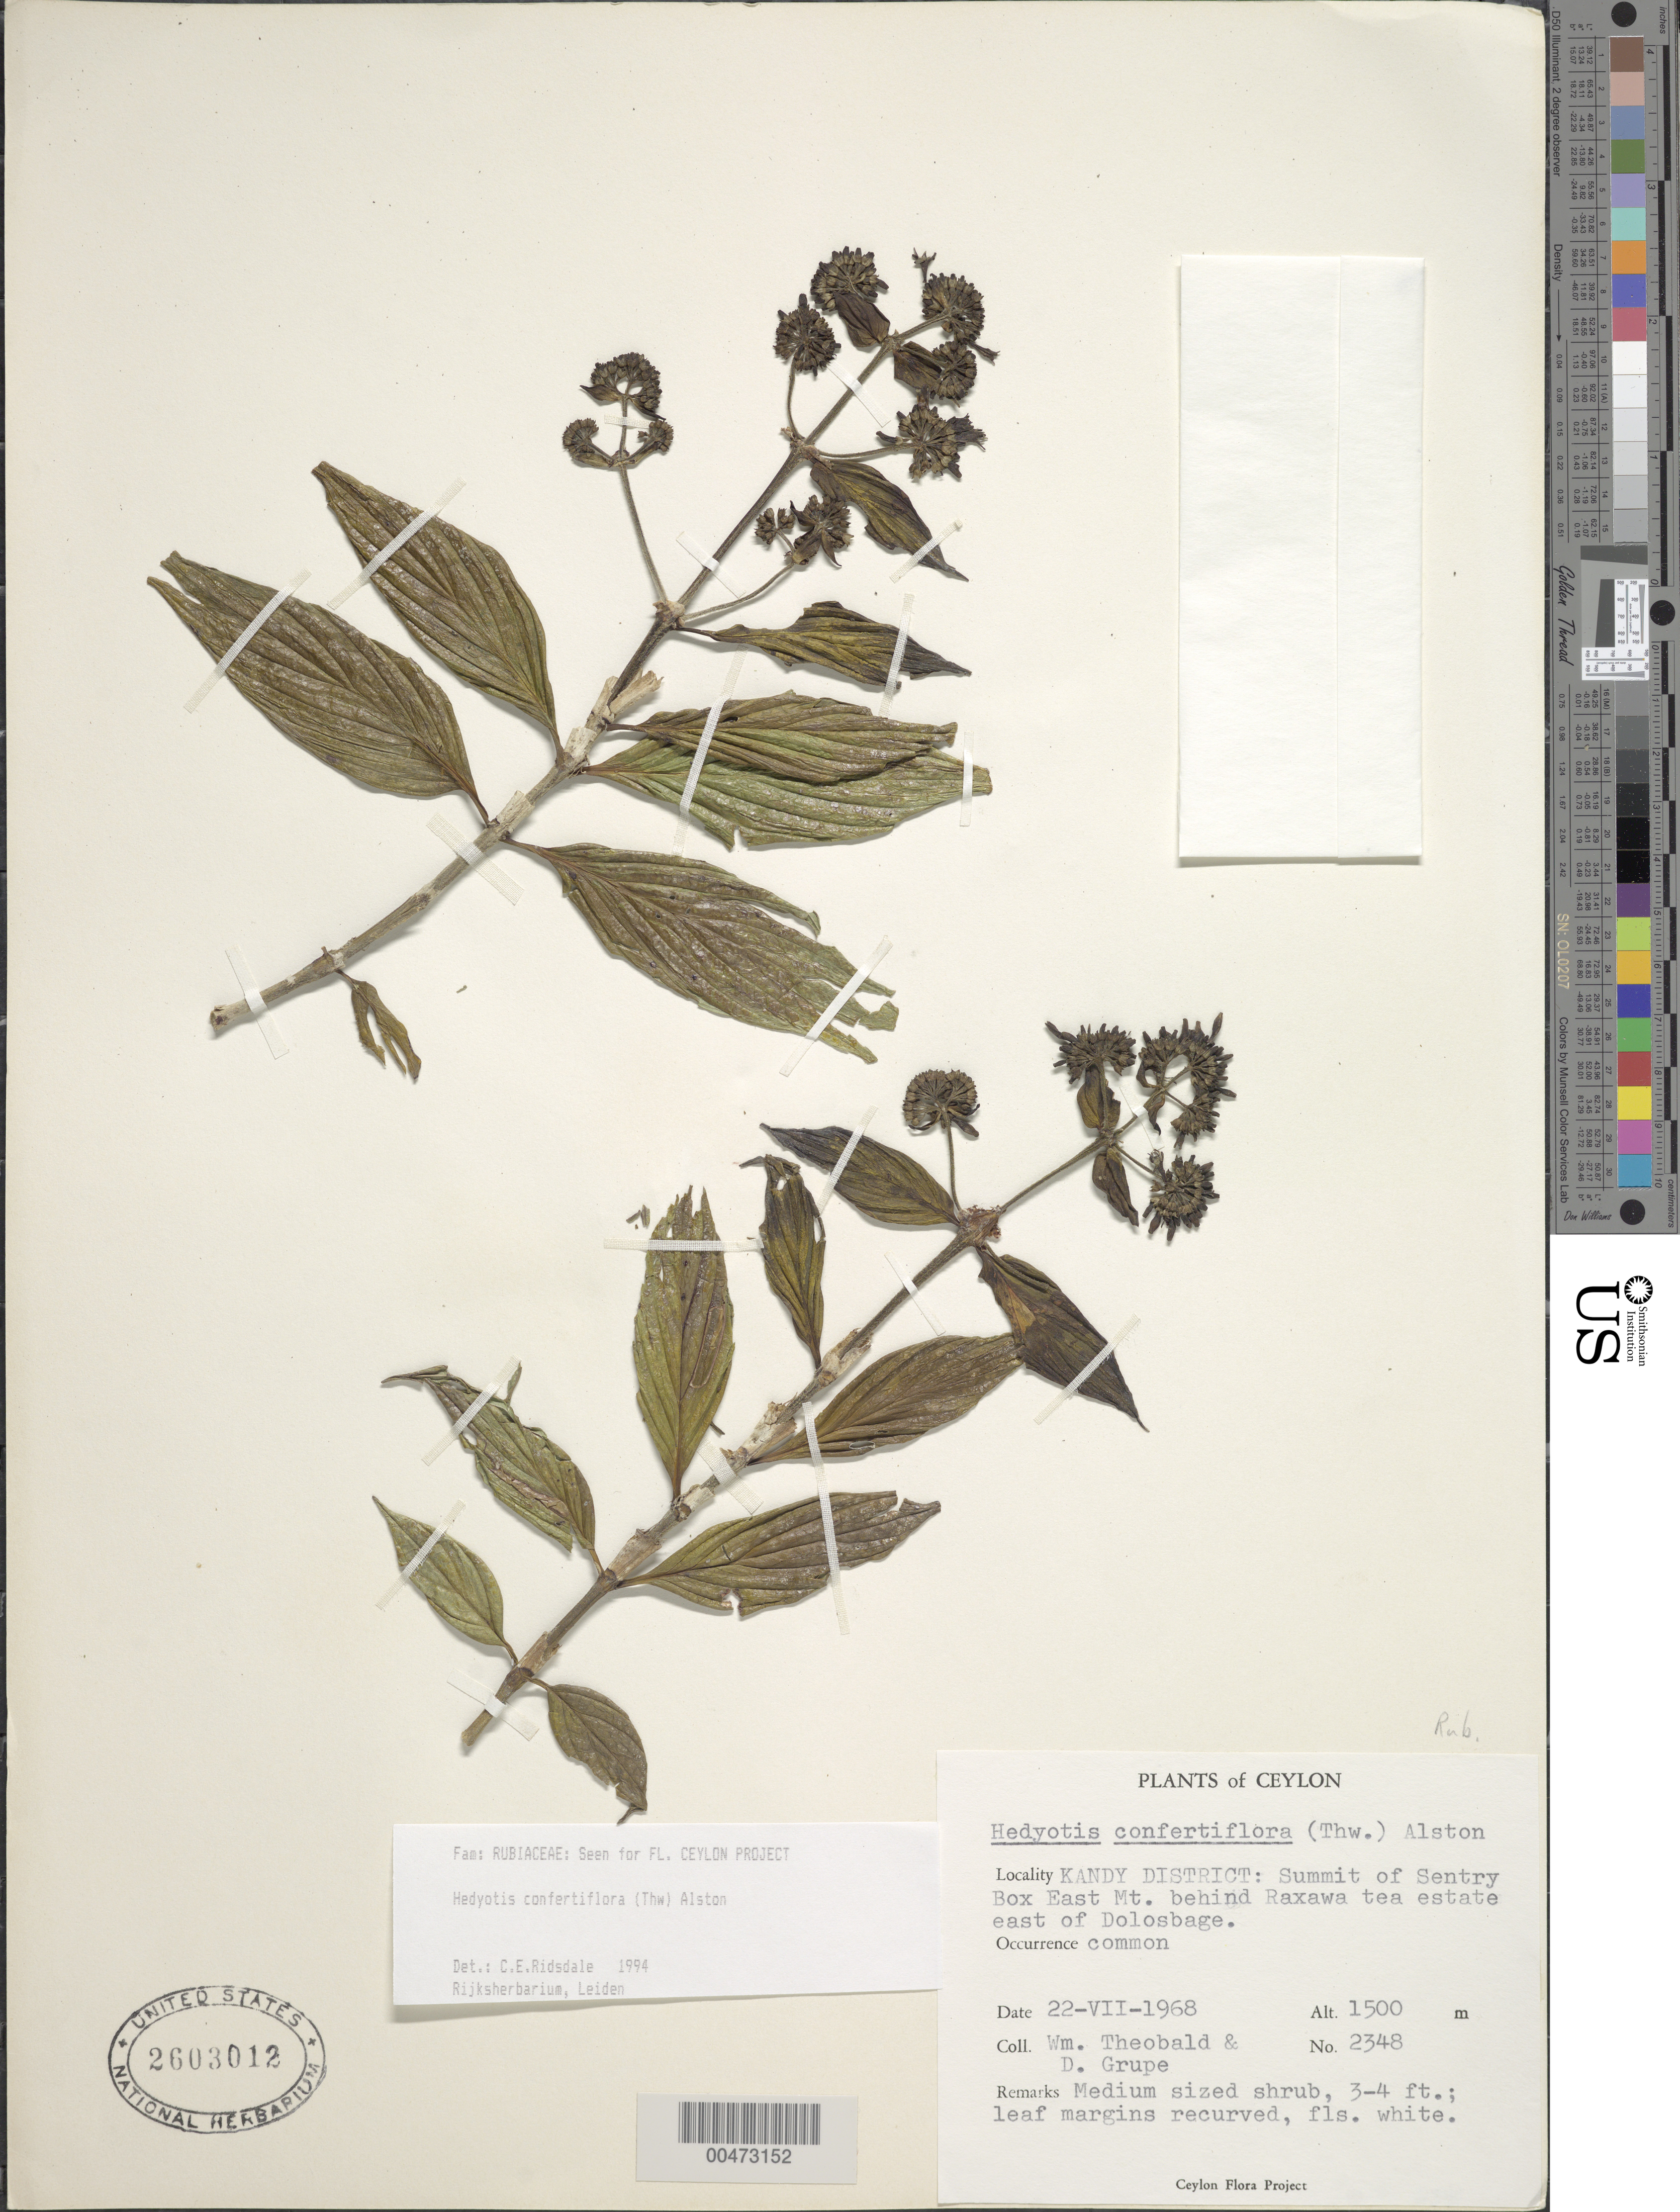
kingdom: Plantae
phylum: Tracheophyta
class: Magnoliopsida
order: Gentianales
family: Rubiaceae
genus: Hedyotis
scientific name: Hedyotis confertiflora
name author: (Thwaites) Alston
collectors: W. Theobald & D. Grupe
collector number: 2348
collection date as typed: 22 Jul 1968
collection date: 1968-07-22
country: Sri Lanka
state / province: Central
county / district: Kandy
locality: summit of Sentry Box East Mt behind Raxawa tea estate E of Dolosbage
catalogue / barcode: US 2603012